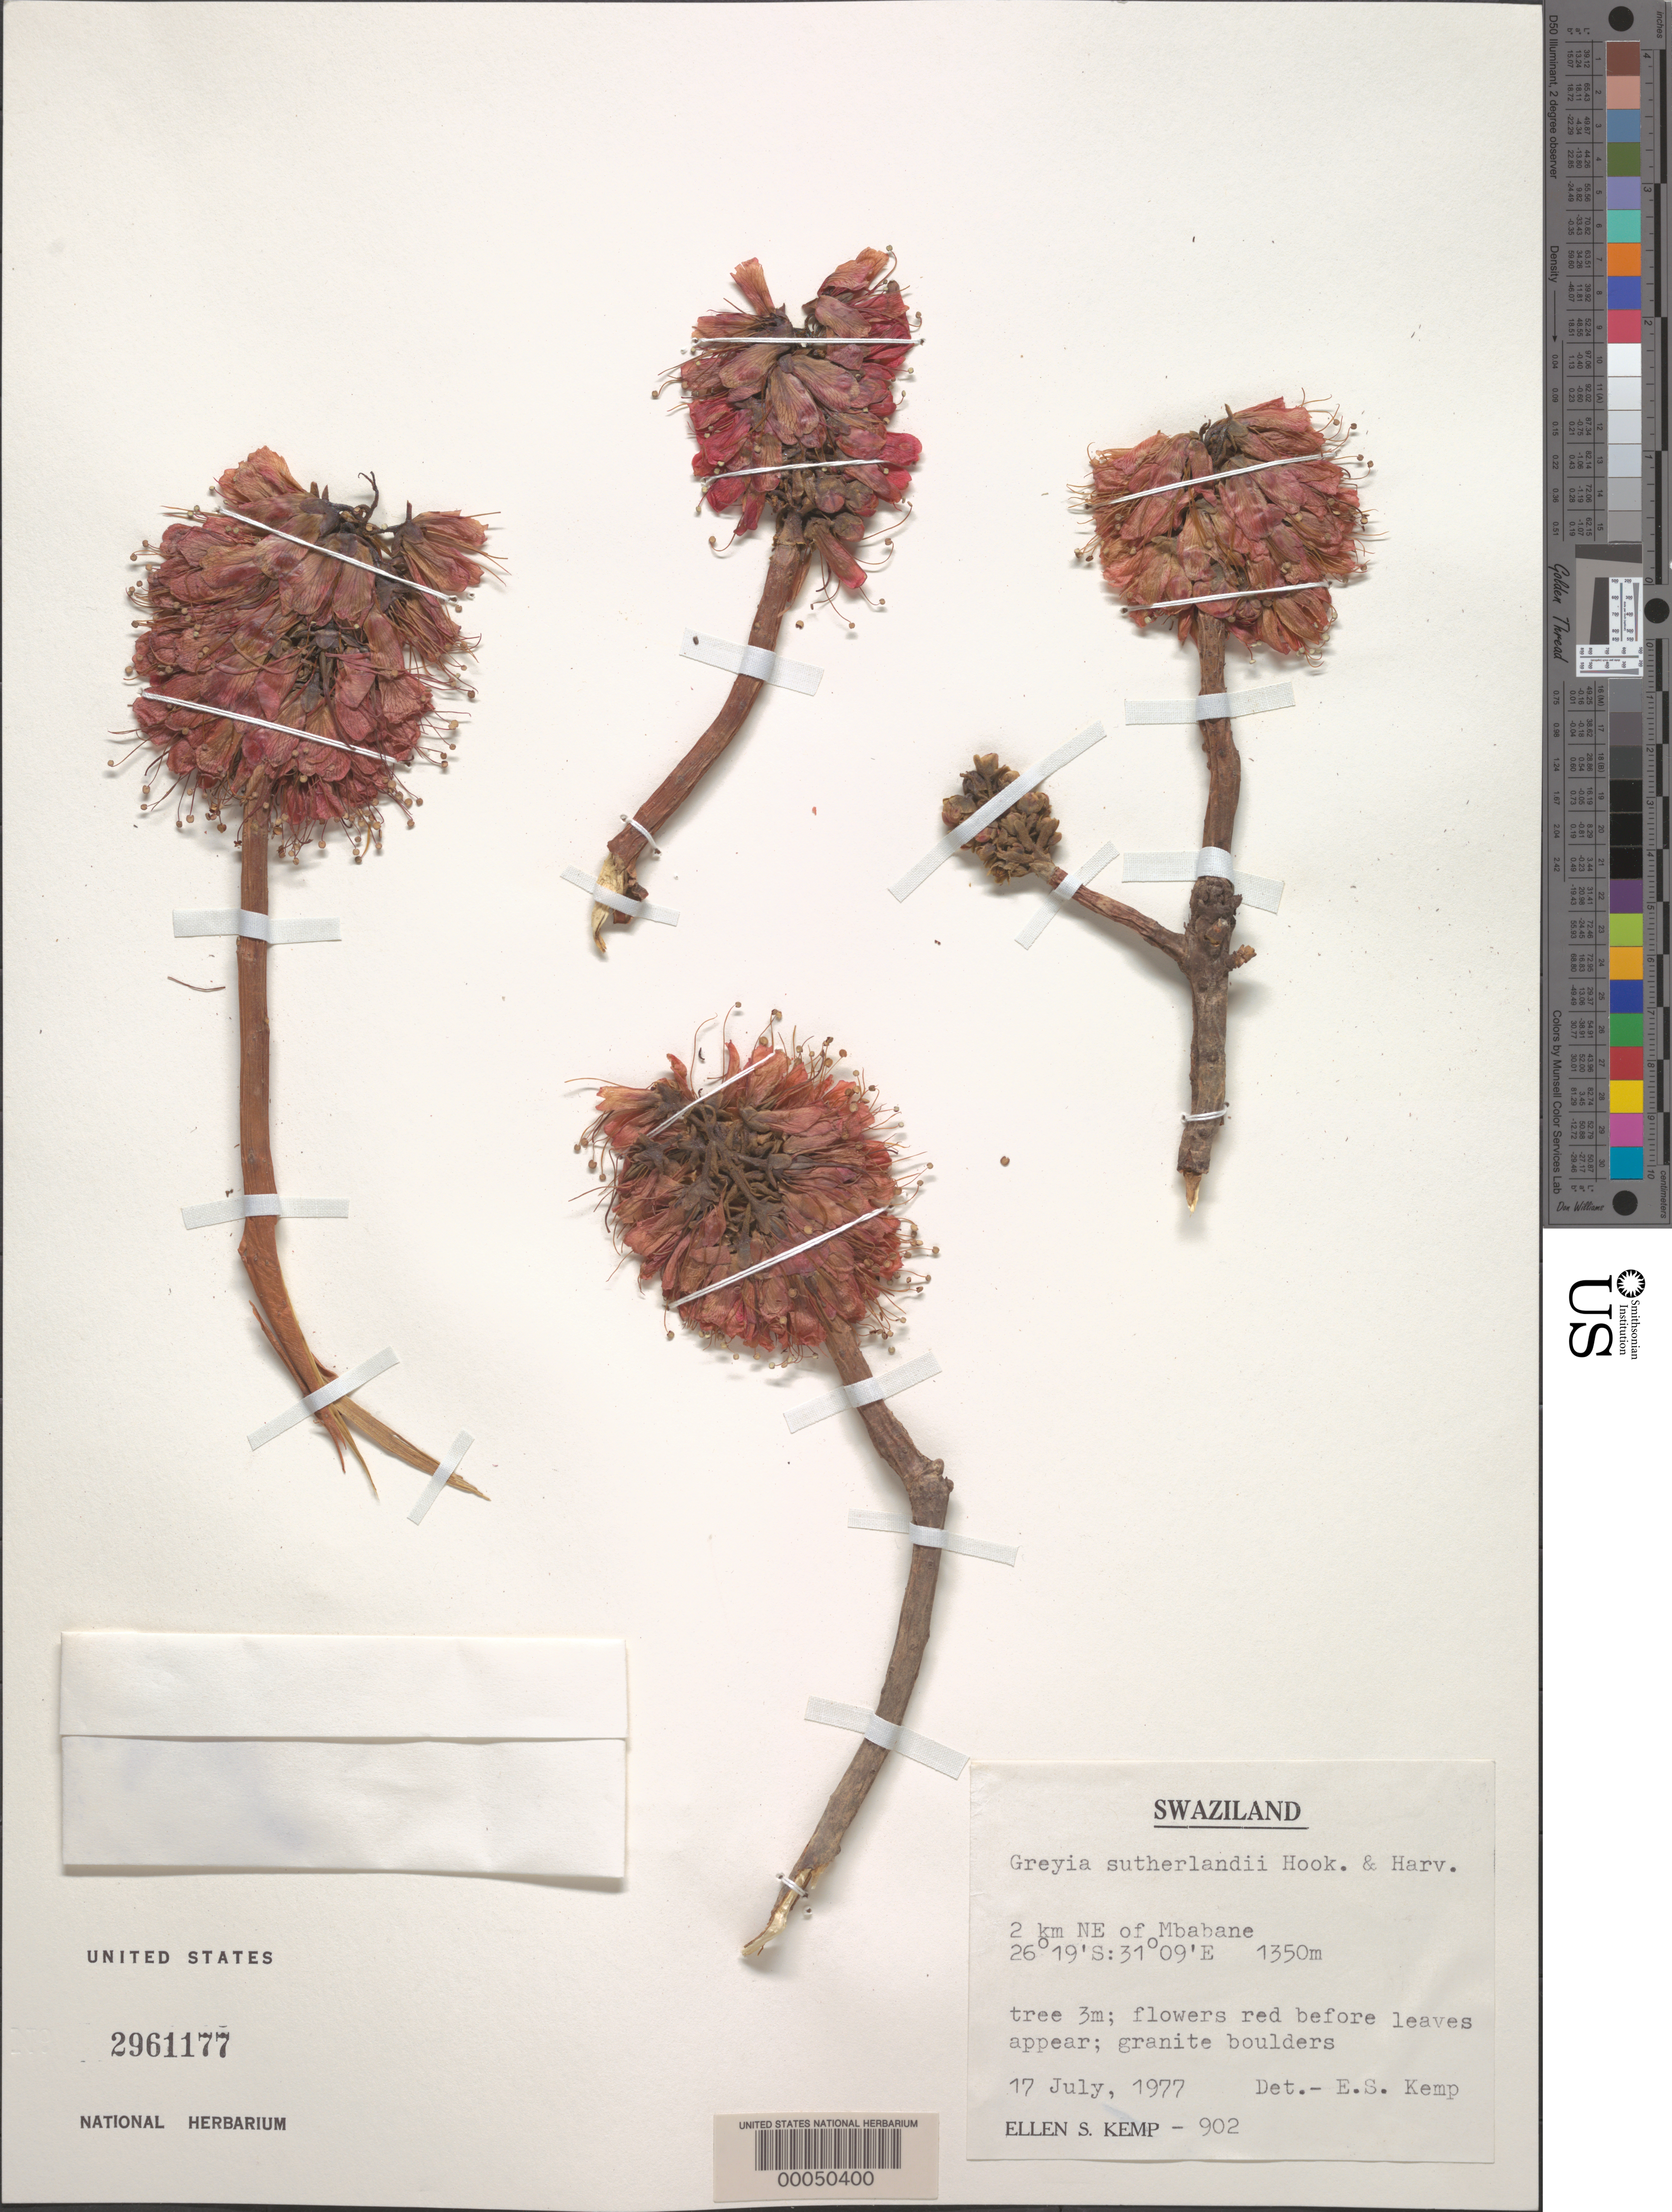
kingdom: Plantae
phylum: Tracheophyta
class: Magnoliopsida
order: Geraniales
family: Francoaceae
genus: Greyia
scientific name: Greyia sutherlandii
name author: Hook. & Harv.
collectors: E. S. Kemp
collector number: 902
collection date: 1977-07-17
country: Eswatini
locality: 2 km NE of Mbabane.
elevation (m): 1350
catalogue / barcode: US 2961177